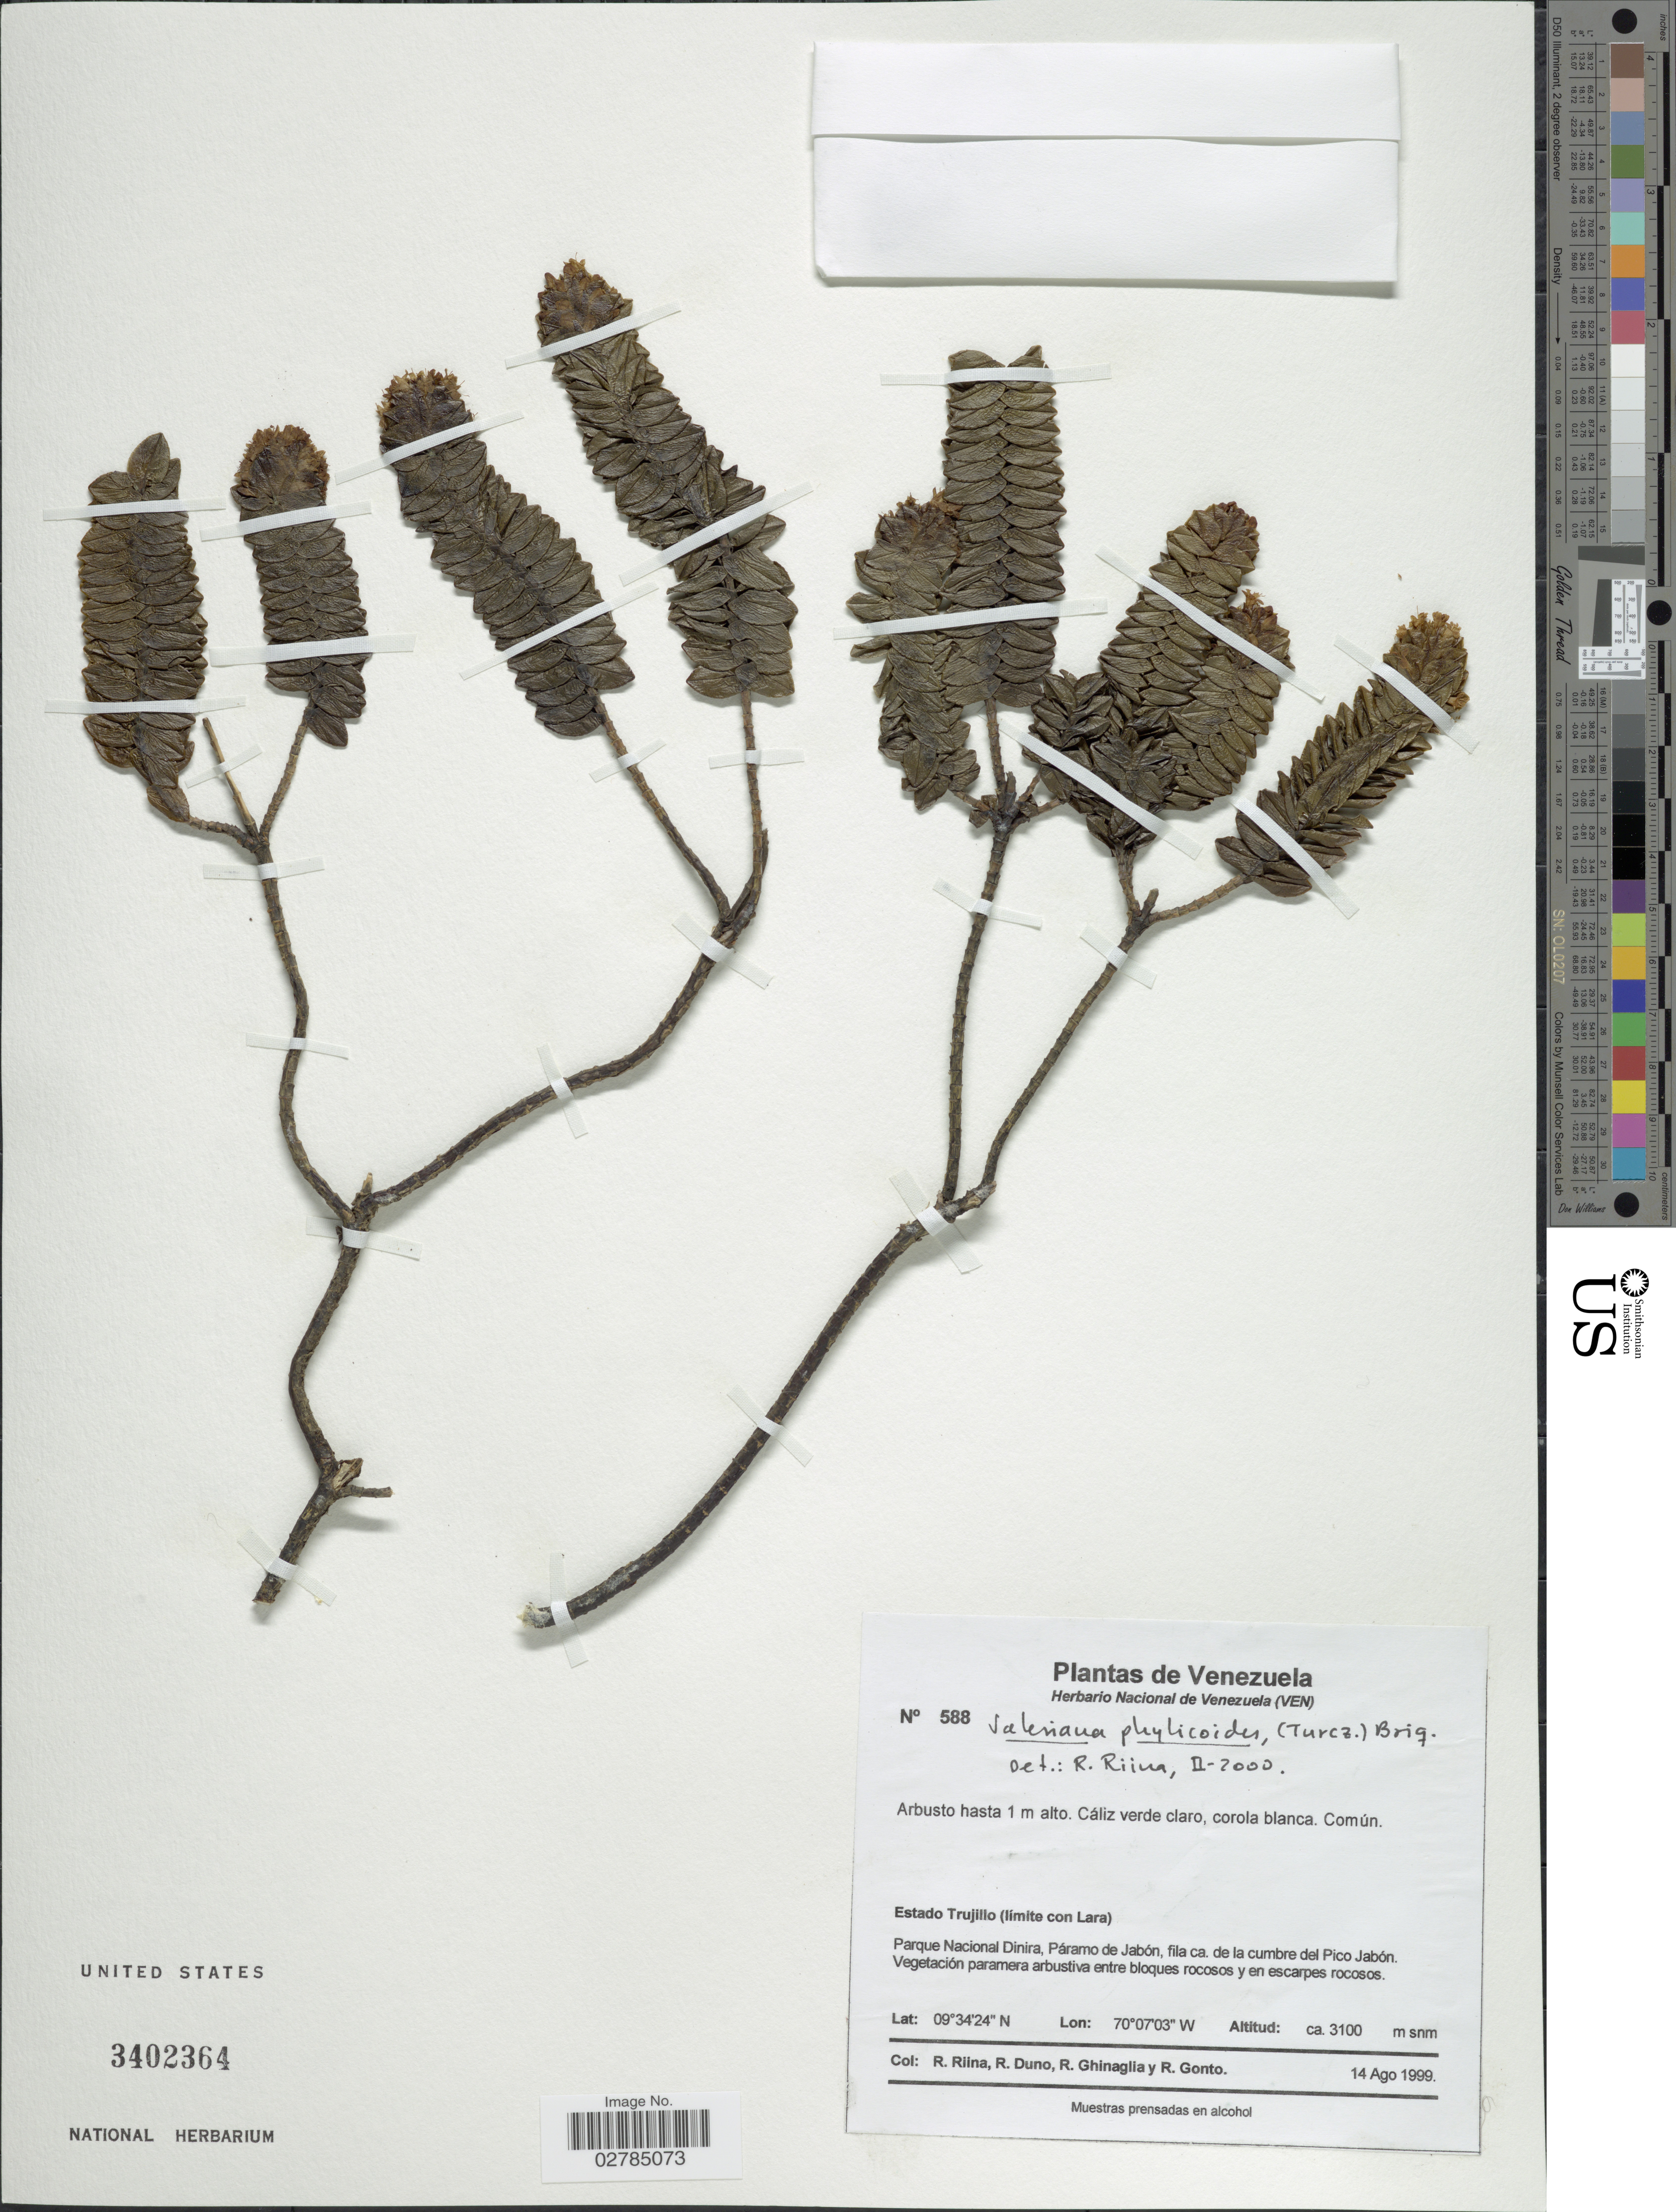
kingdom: Plantae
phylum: Tracheophyta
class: Magnoliopsida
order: Dipsacales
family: Caprifoliaceae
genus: Valeriana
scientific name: Valeriana phylicoides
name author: (Turcz.) Briq.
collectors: R. Riina, R. Duno de Stefano, R. Ghinaglia & R. Gonto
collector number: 588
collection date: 1999-08-14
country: Venezuela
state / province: Trujillo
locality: Límite con Lara, Parque Nacional Dinira, Páramo de Jabón, fila ca. de la cumbre del Pico Jabón.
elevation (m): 3100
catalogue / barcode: US 3402364